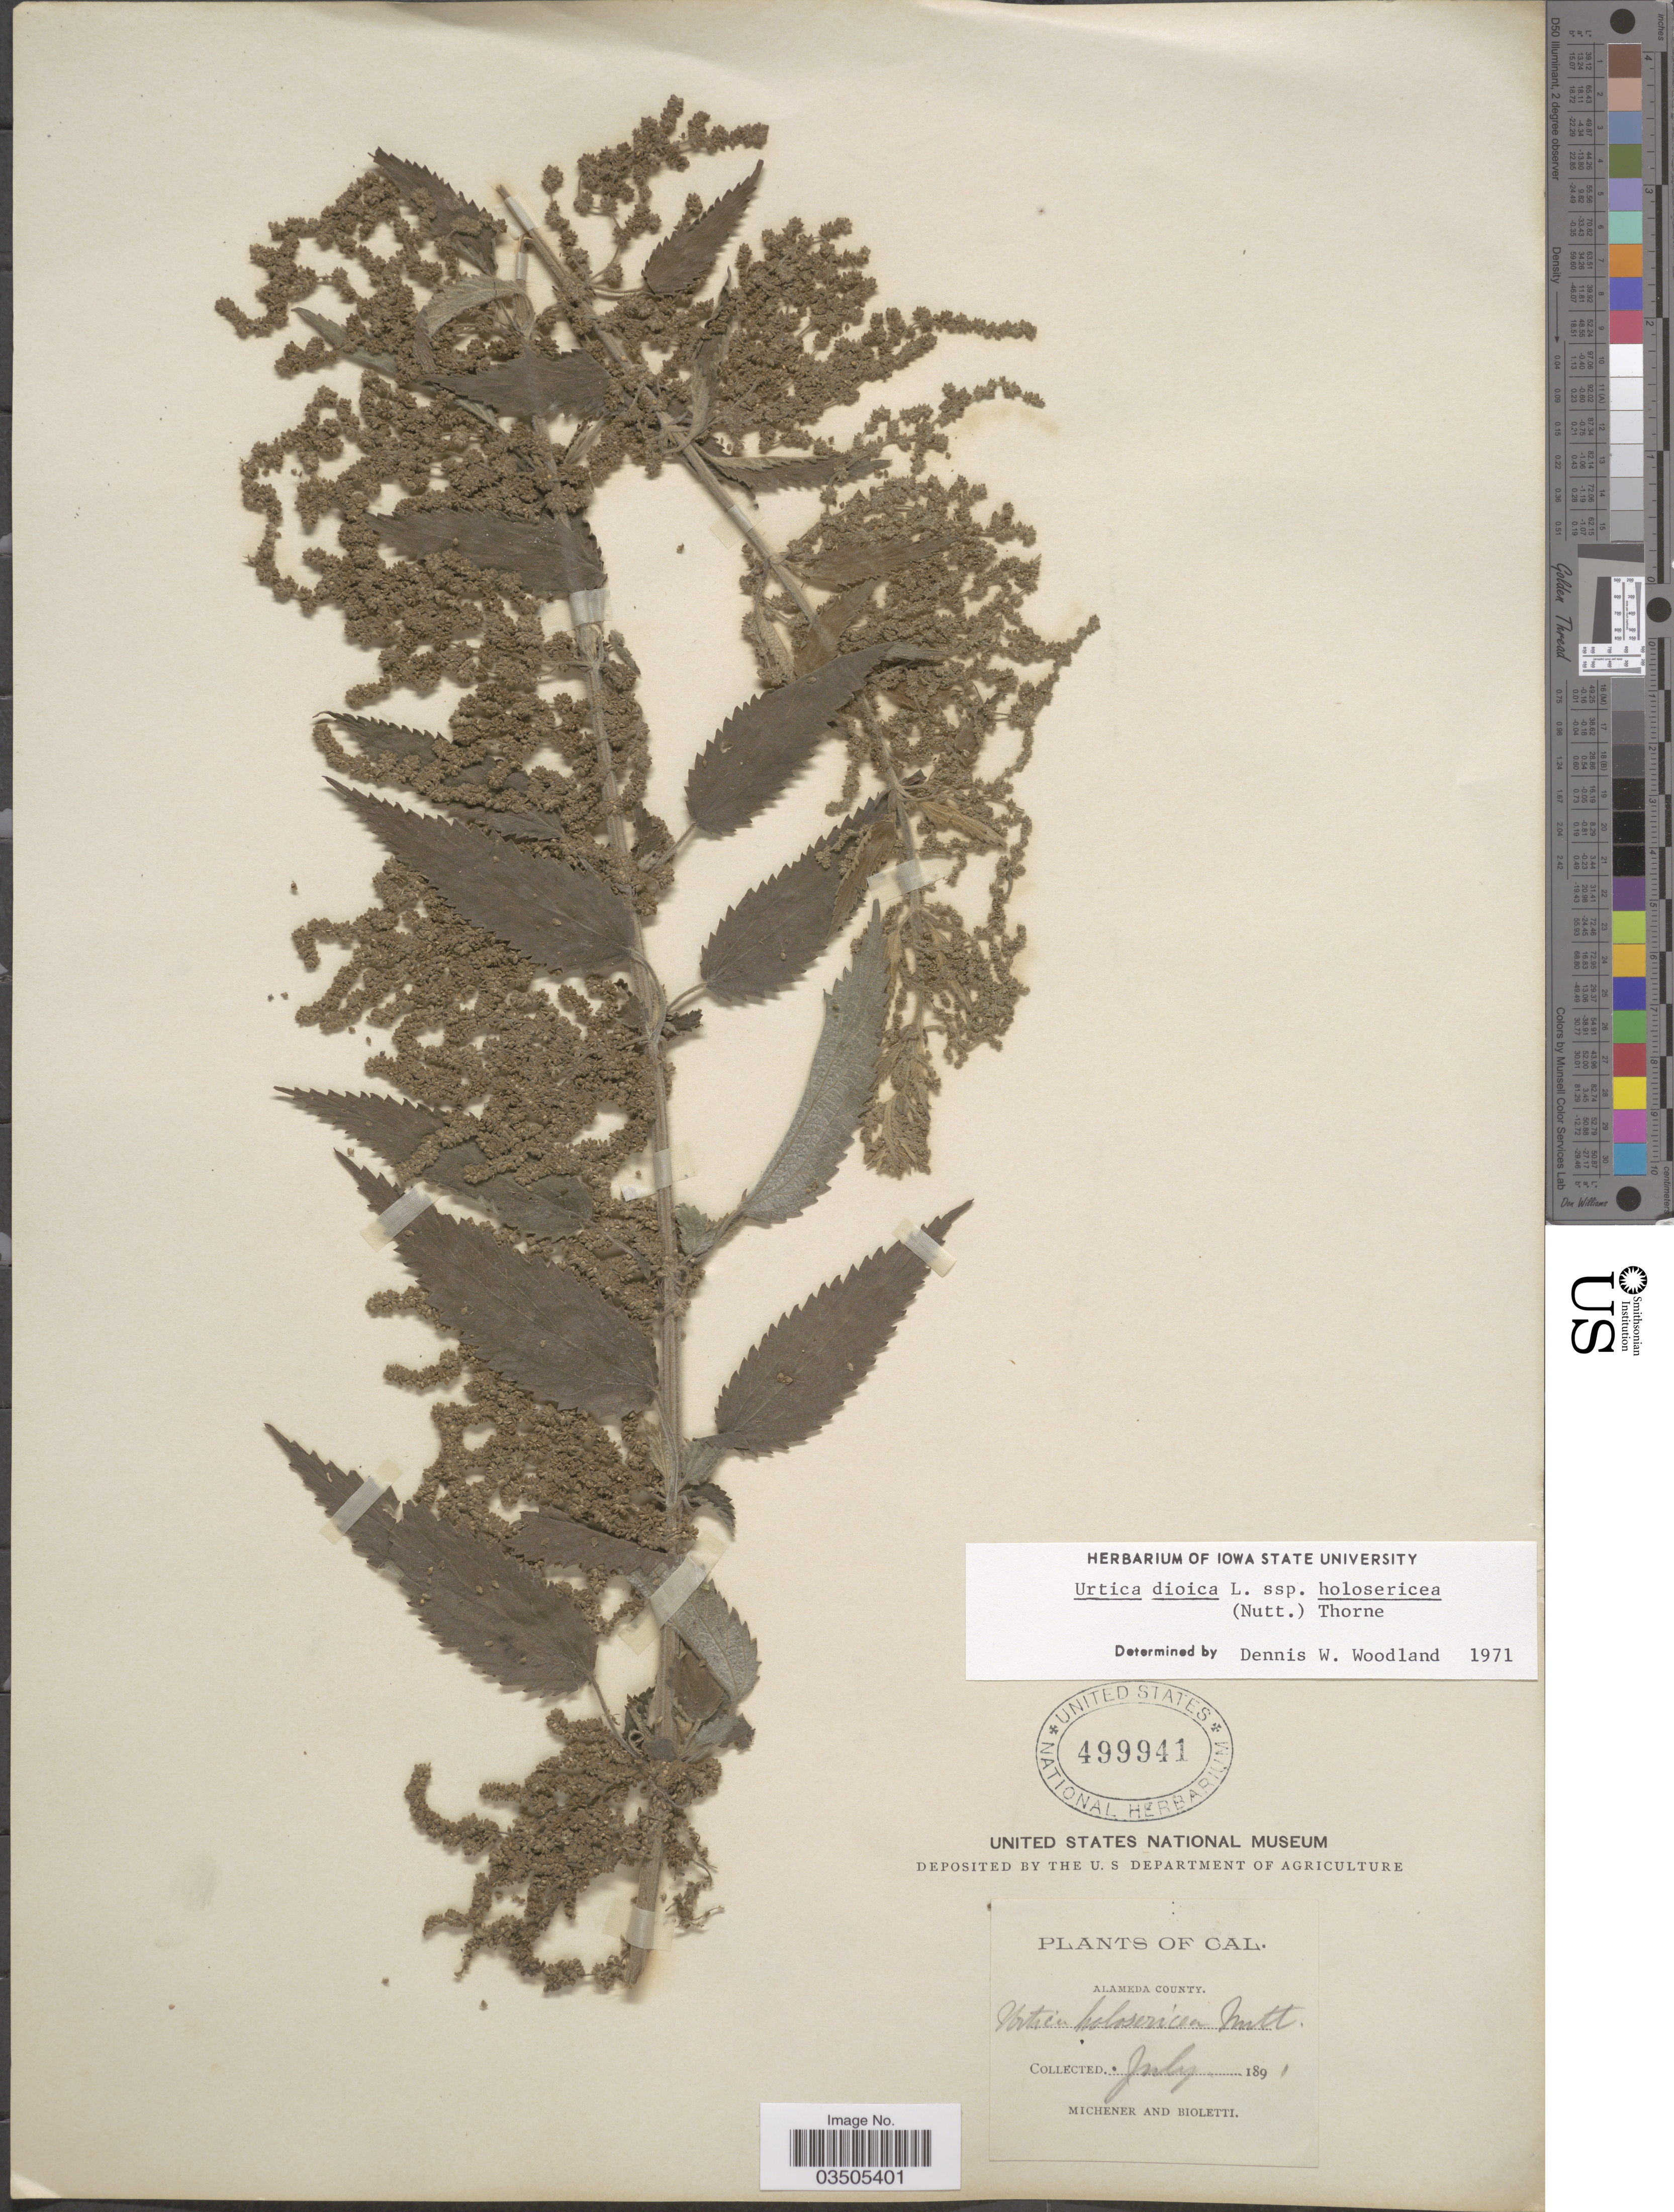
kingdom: Plantae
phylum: Tracheophyta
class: Magnoliopsida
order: Rosales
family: Urticaceae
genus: Urtica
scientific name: Urtica dioica subsp. holosericea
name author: (Nutt.) Thorne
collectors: -. Michener & -- Bioletti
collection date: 1891-07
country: United States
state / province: California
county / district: Alameda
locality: Alameda County.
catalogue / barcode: US 499941